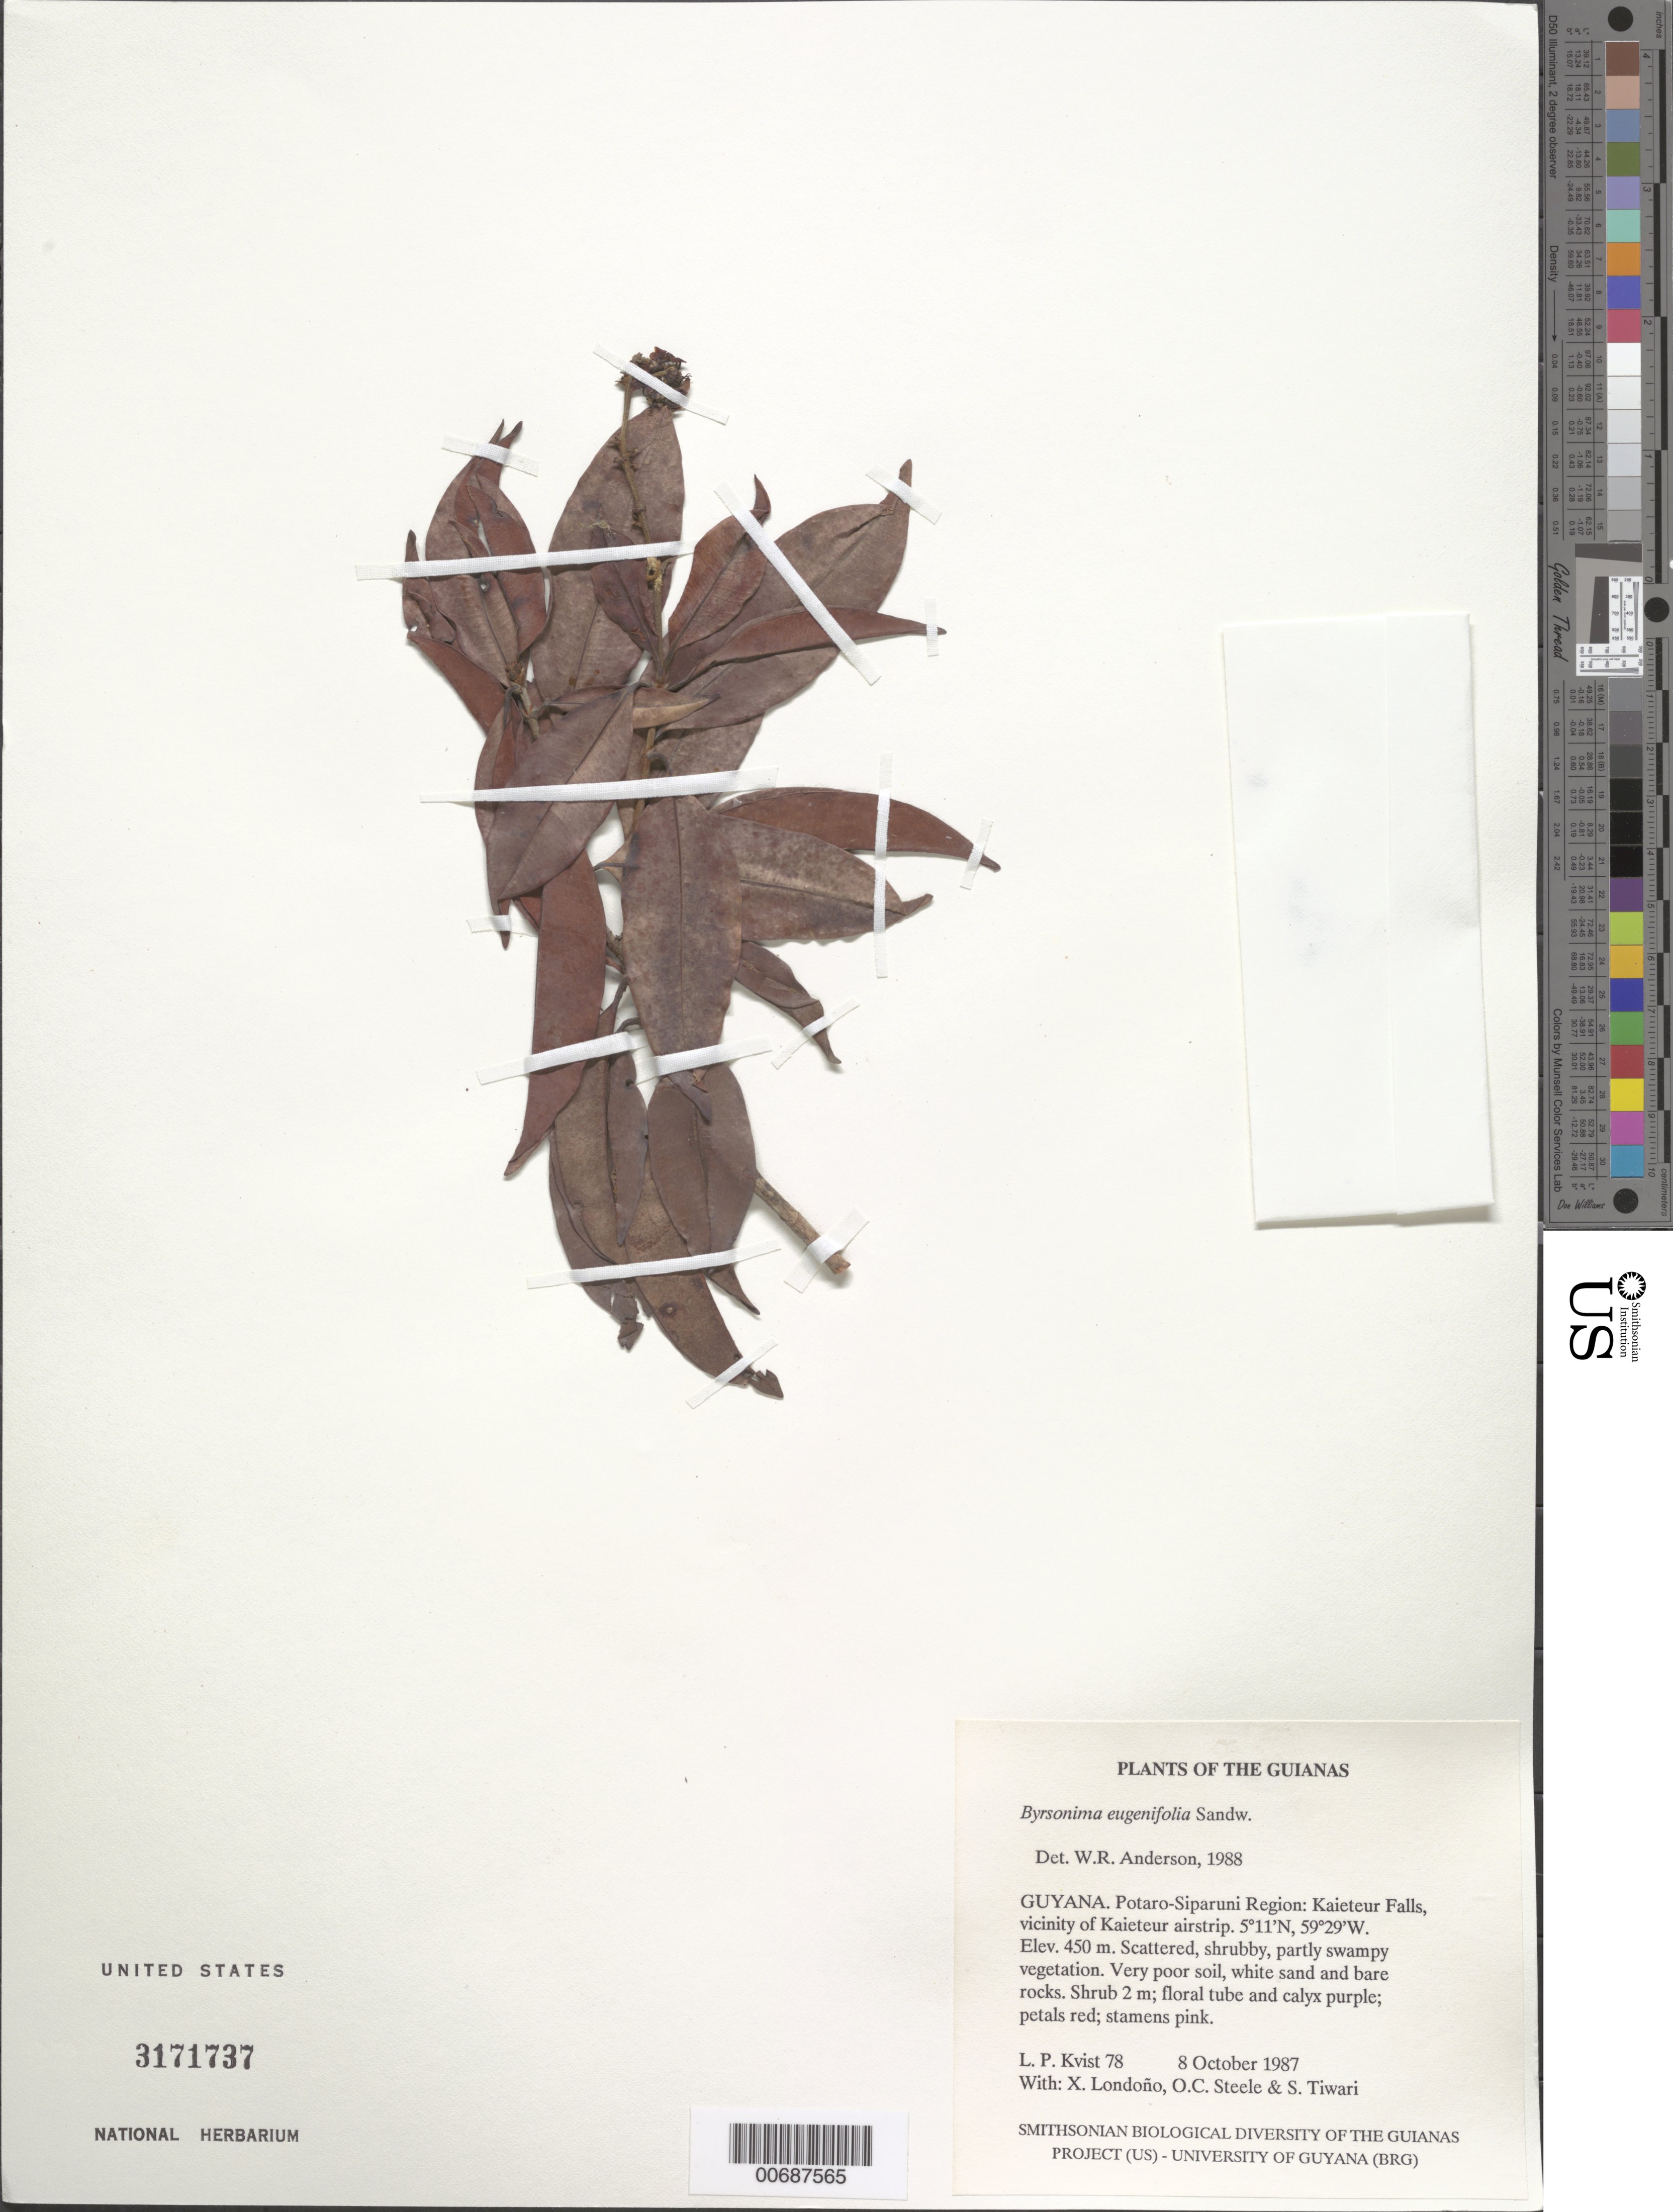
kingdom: Plantae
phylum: Tracheophyta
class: Magnoliopsida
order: Malpighiales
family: Malpighiaceae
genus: Byrsonima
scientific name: Byrsonima eugeniifolia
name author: Sandwith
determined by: Anderson, W. R., (MICH), University of Michigan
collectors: L. P. Kvist, X. Londoño, O. C. Steele & S. Tiwari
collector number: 78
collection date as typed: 8 October 1987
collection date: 1987-10-08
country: Guyana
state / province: Potaro-Siparuni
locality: Kaieteur Falls, vicinity of Kaieteur airstrip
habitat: Scattered, shrubby, partly swampy vegetation. Very poor soil, white sand and bare rocks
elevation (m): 450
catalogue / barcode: US 3171737